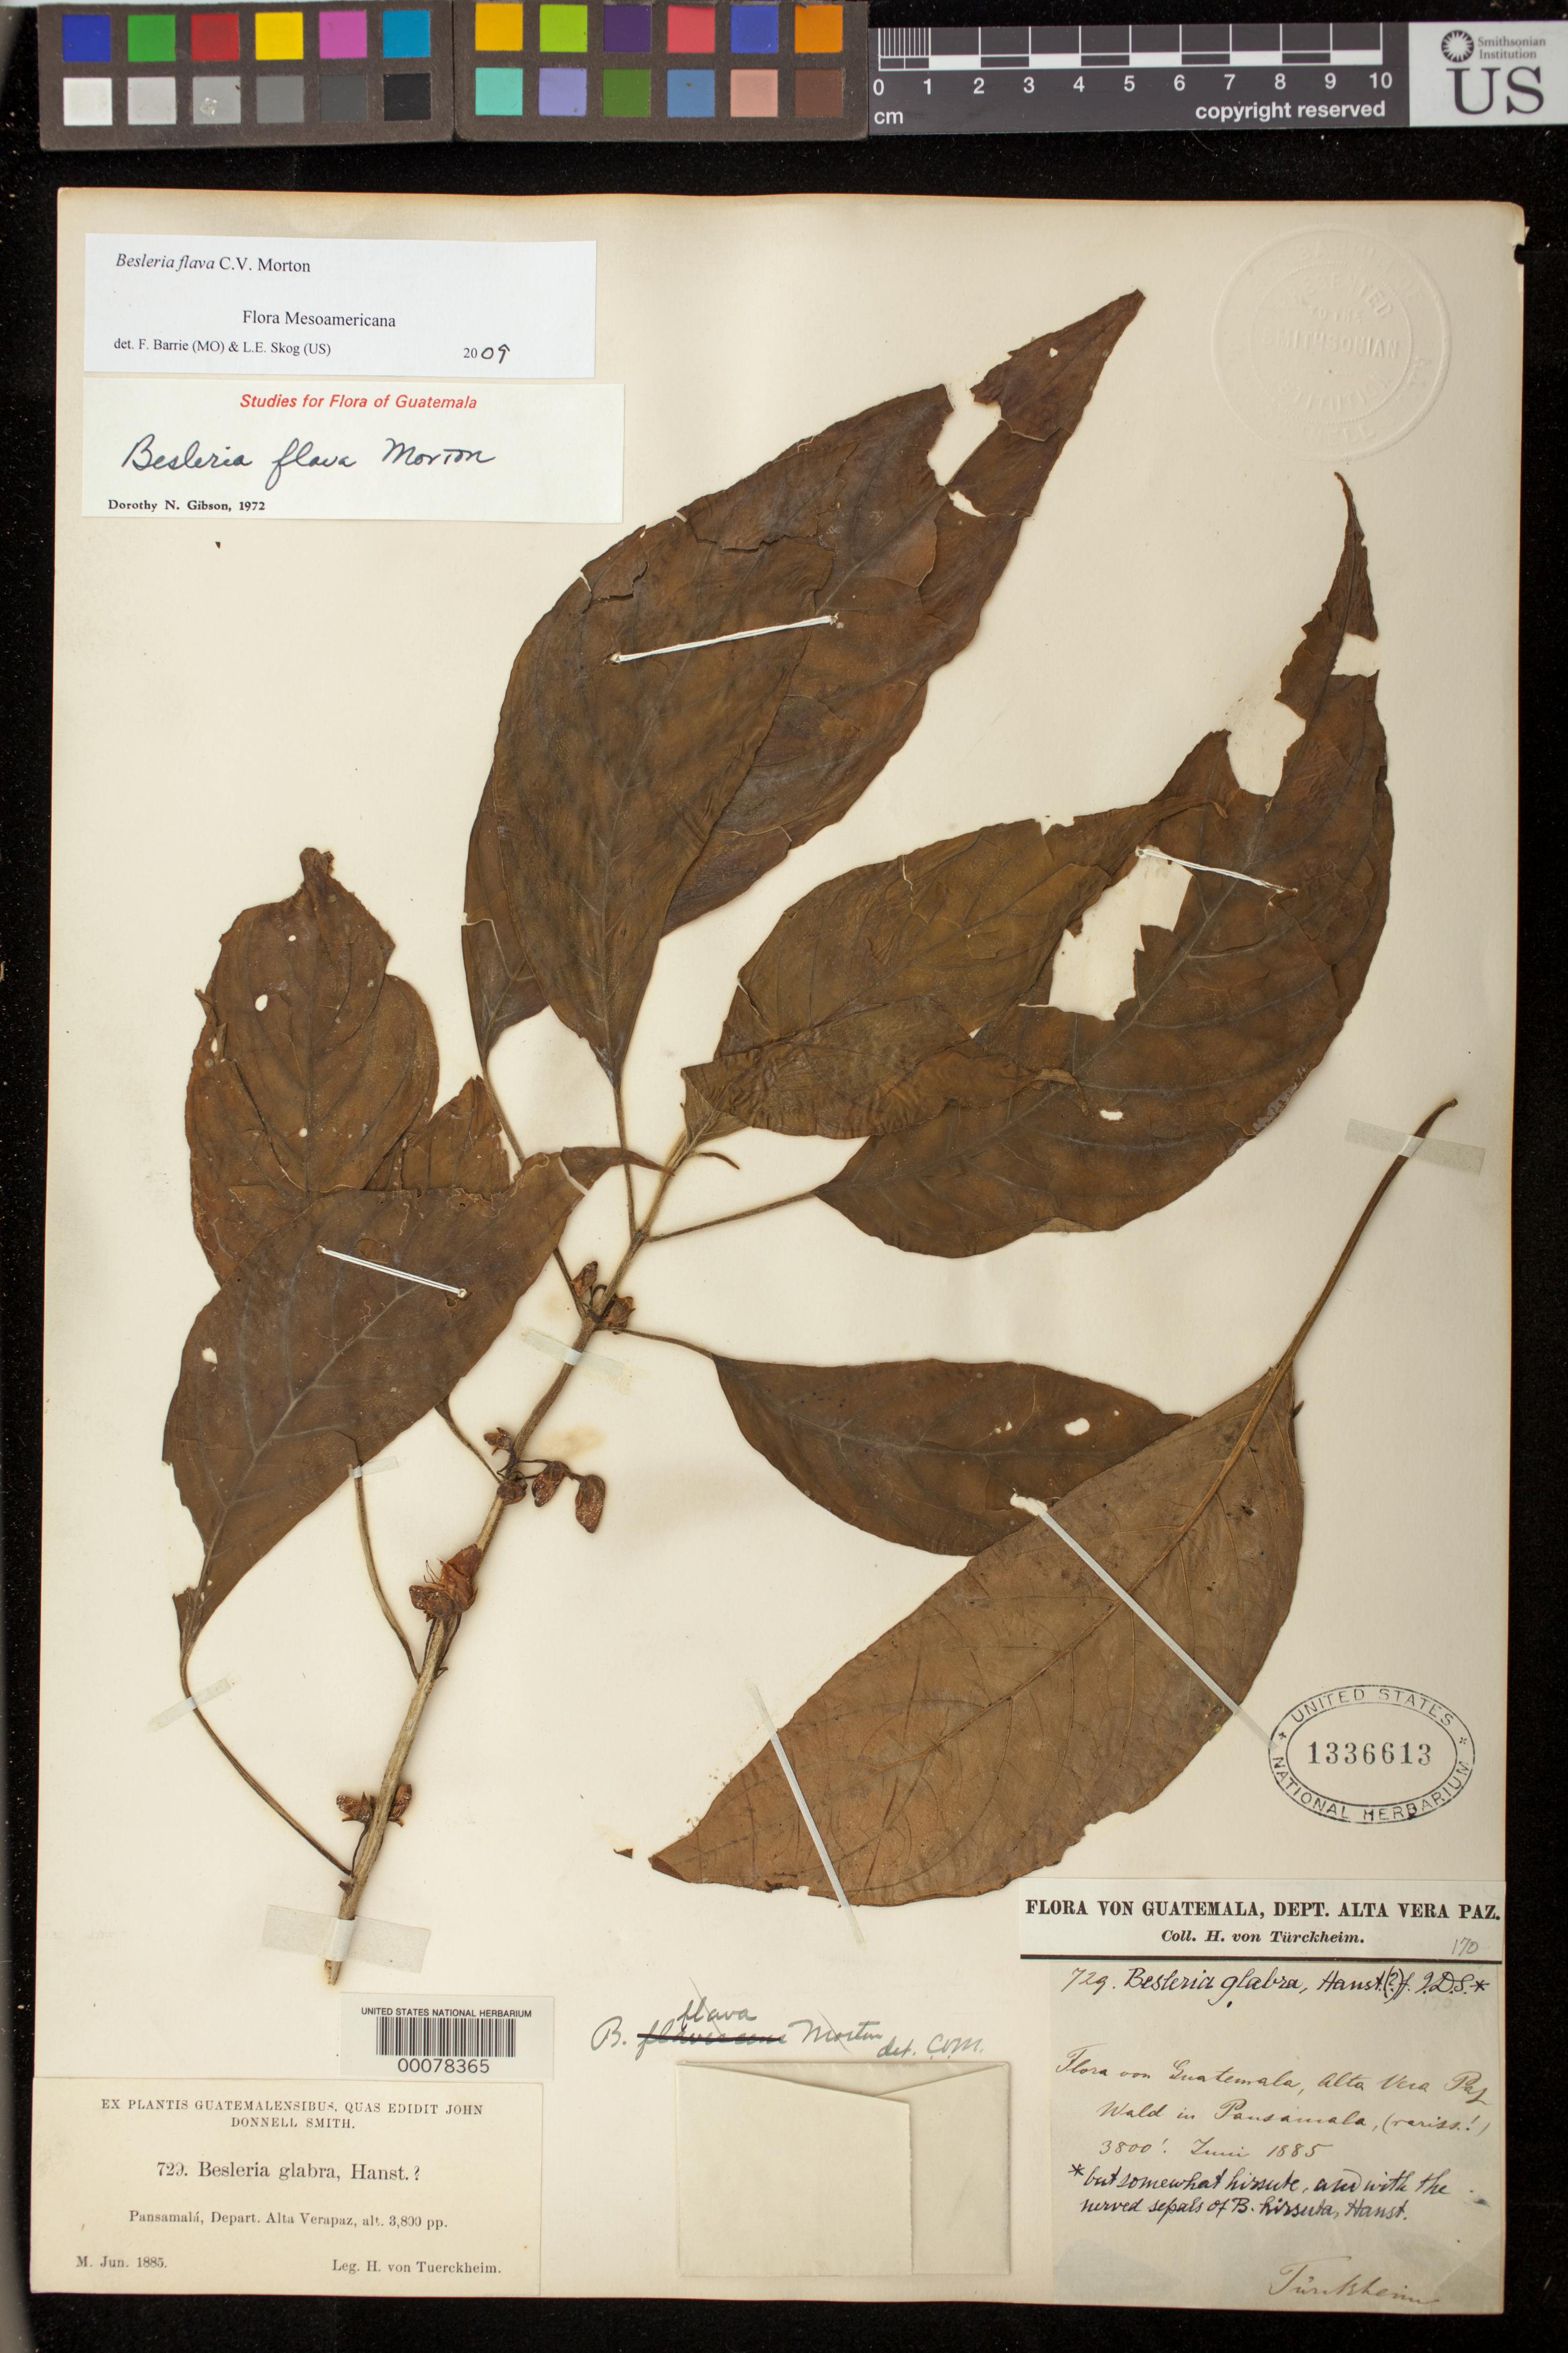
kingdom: Plantae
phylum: Tracheophyta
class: Magnoliopsida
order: Lamiales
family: Gesneriaceae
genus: Besleria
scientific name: Besleria flava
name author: C.V. Morton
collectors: H. von Türckheim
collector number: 729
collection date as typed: Jun 1885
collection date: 1885-06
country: Guatemala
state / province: Alta Verapaz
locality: Pansamala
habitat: forest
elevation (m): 1158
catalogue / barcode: US 1336613